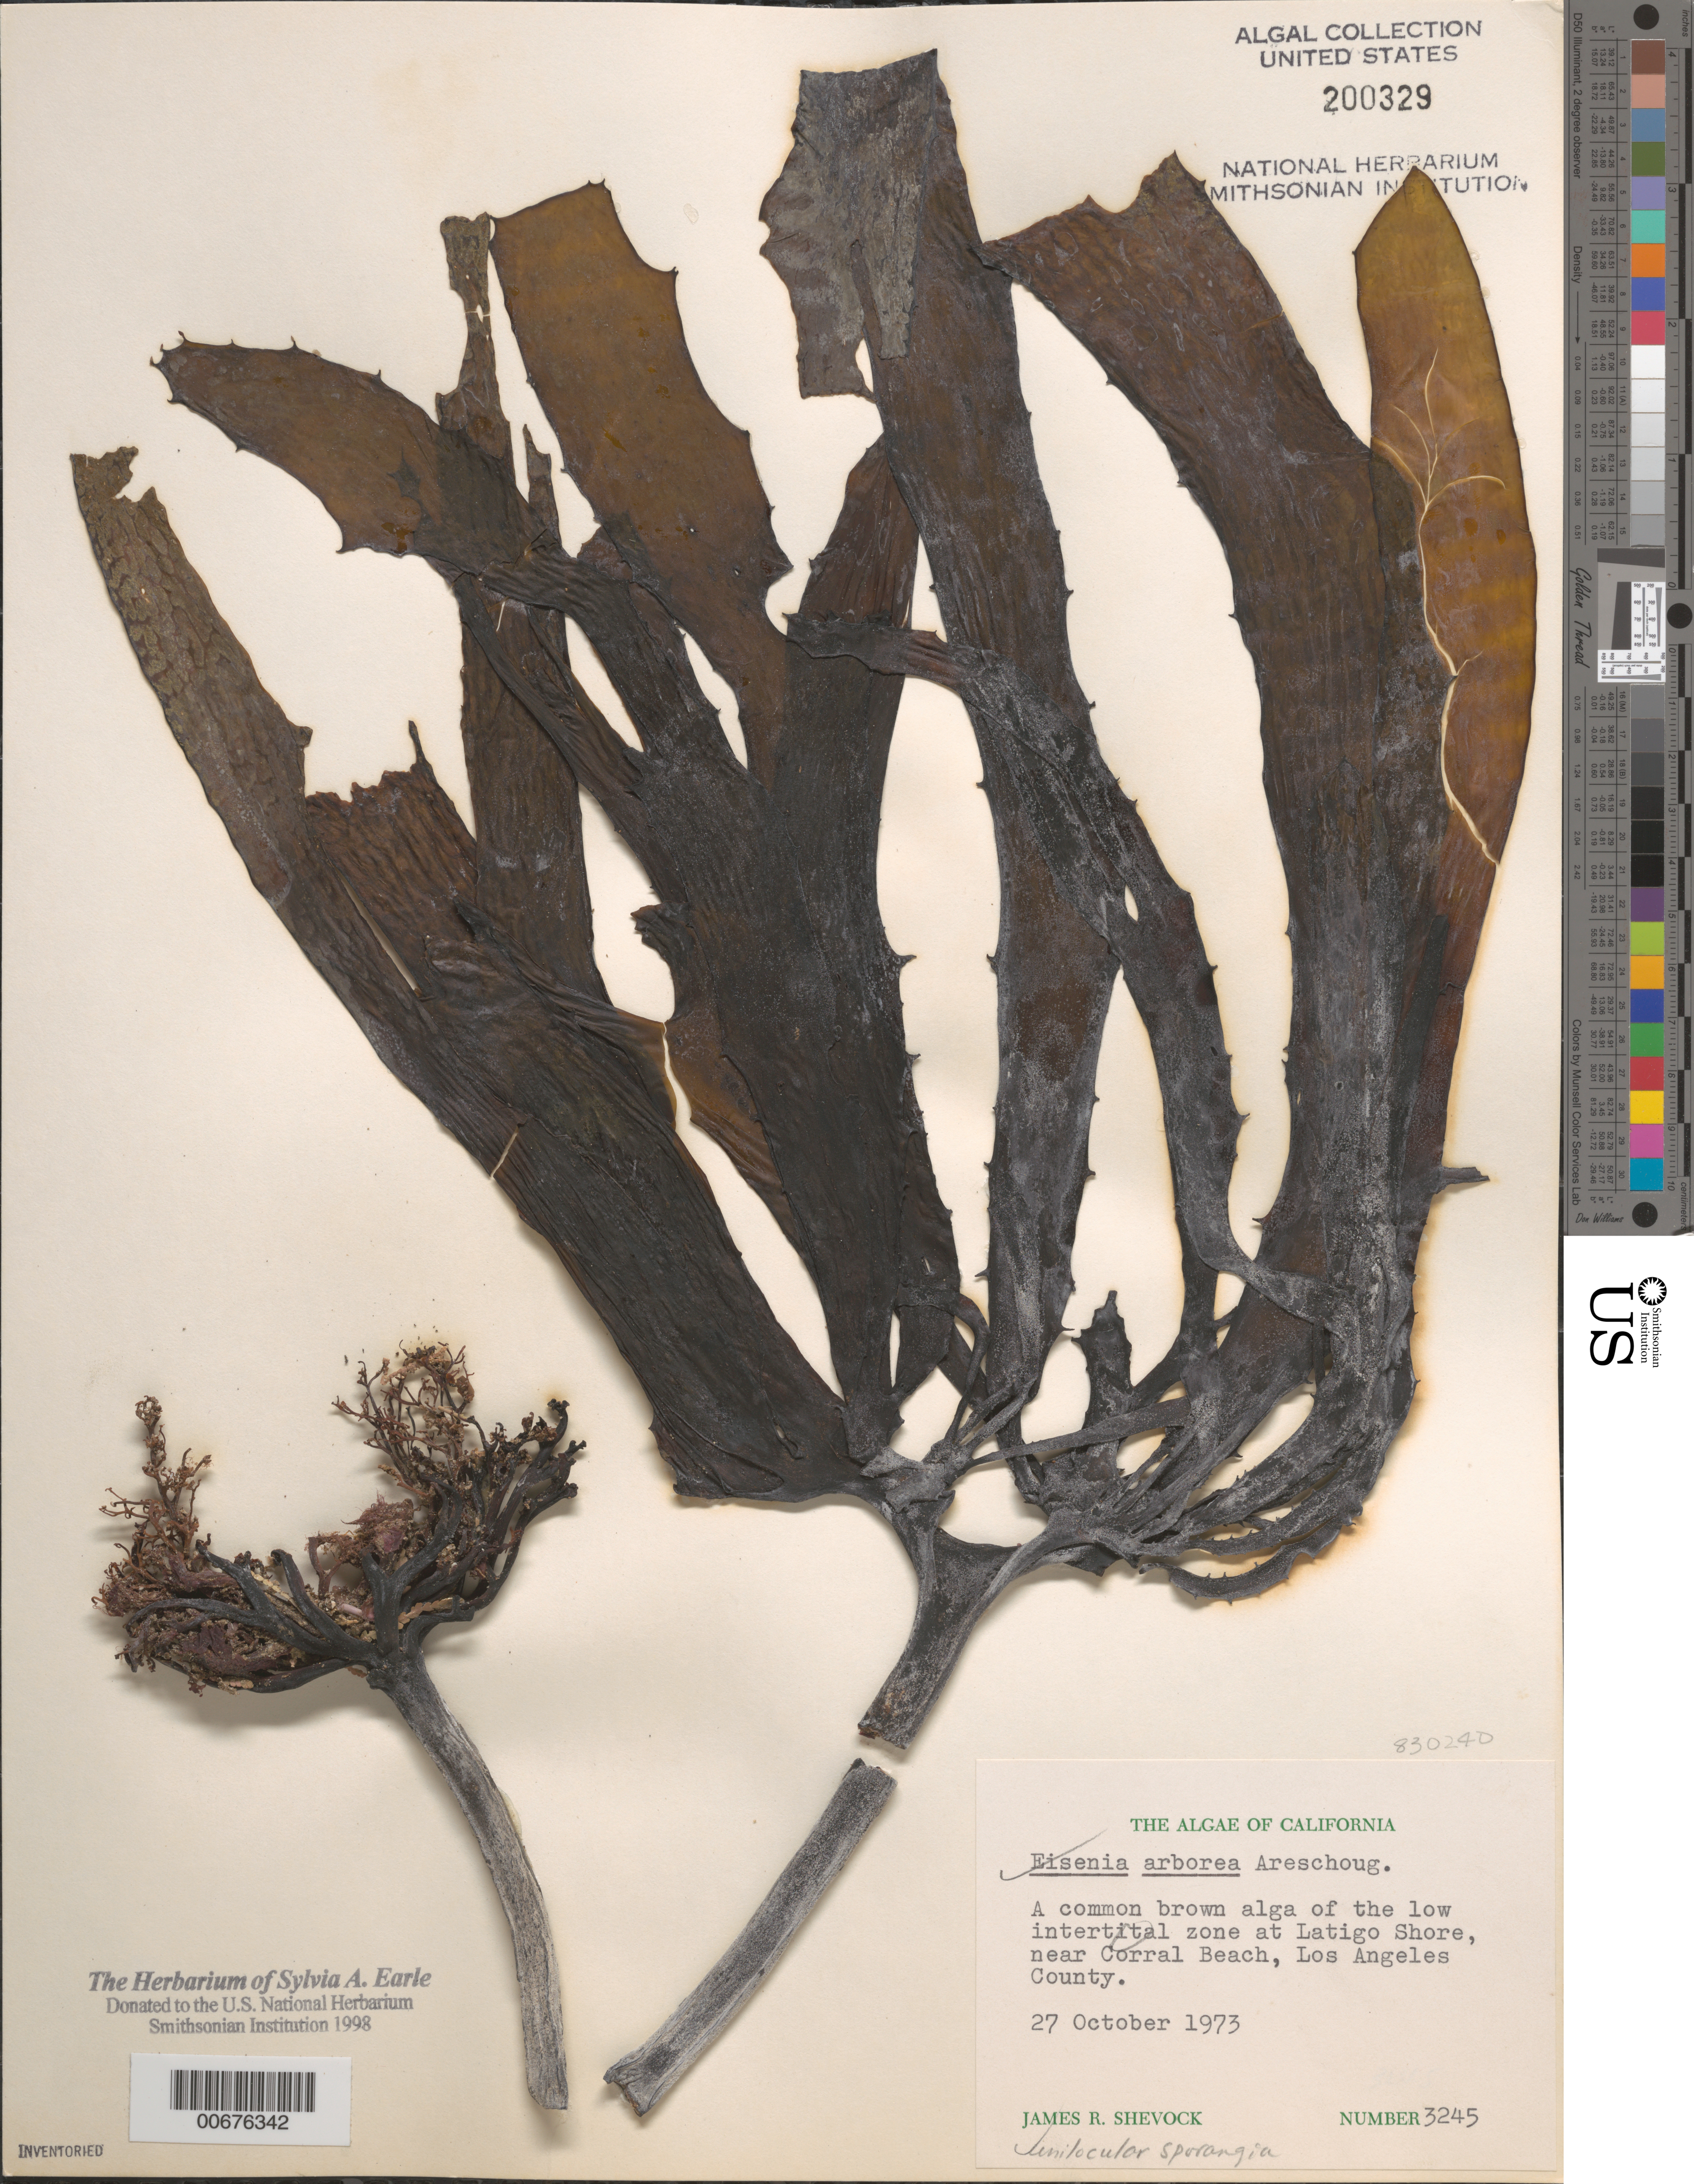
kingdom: Chromista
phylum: Ochrophyta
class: Phaeophyceae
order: Laminariales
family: Lessoniaceae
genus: Eisenia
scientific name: Eisenia arborea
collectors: J. R. Shevock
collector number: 3245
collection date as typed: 27 Oct 1973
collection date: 1973-10-27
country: United States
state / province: California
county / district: Los Angeles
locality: Latigo Shore, near Corral State Beach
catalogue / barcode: US 200329